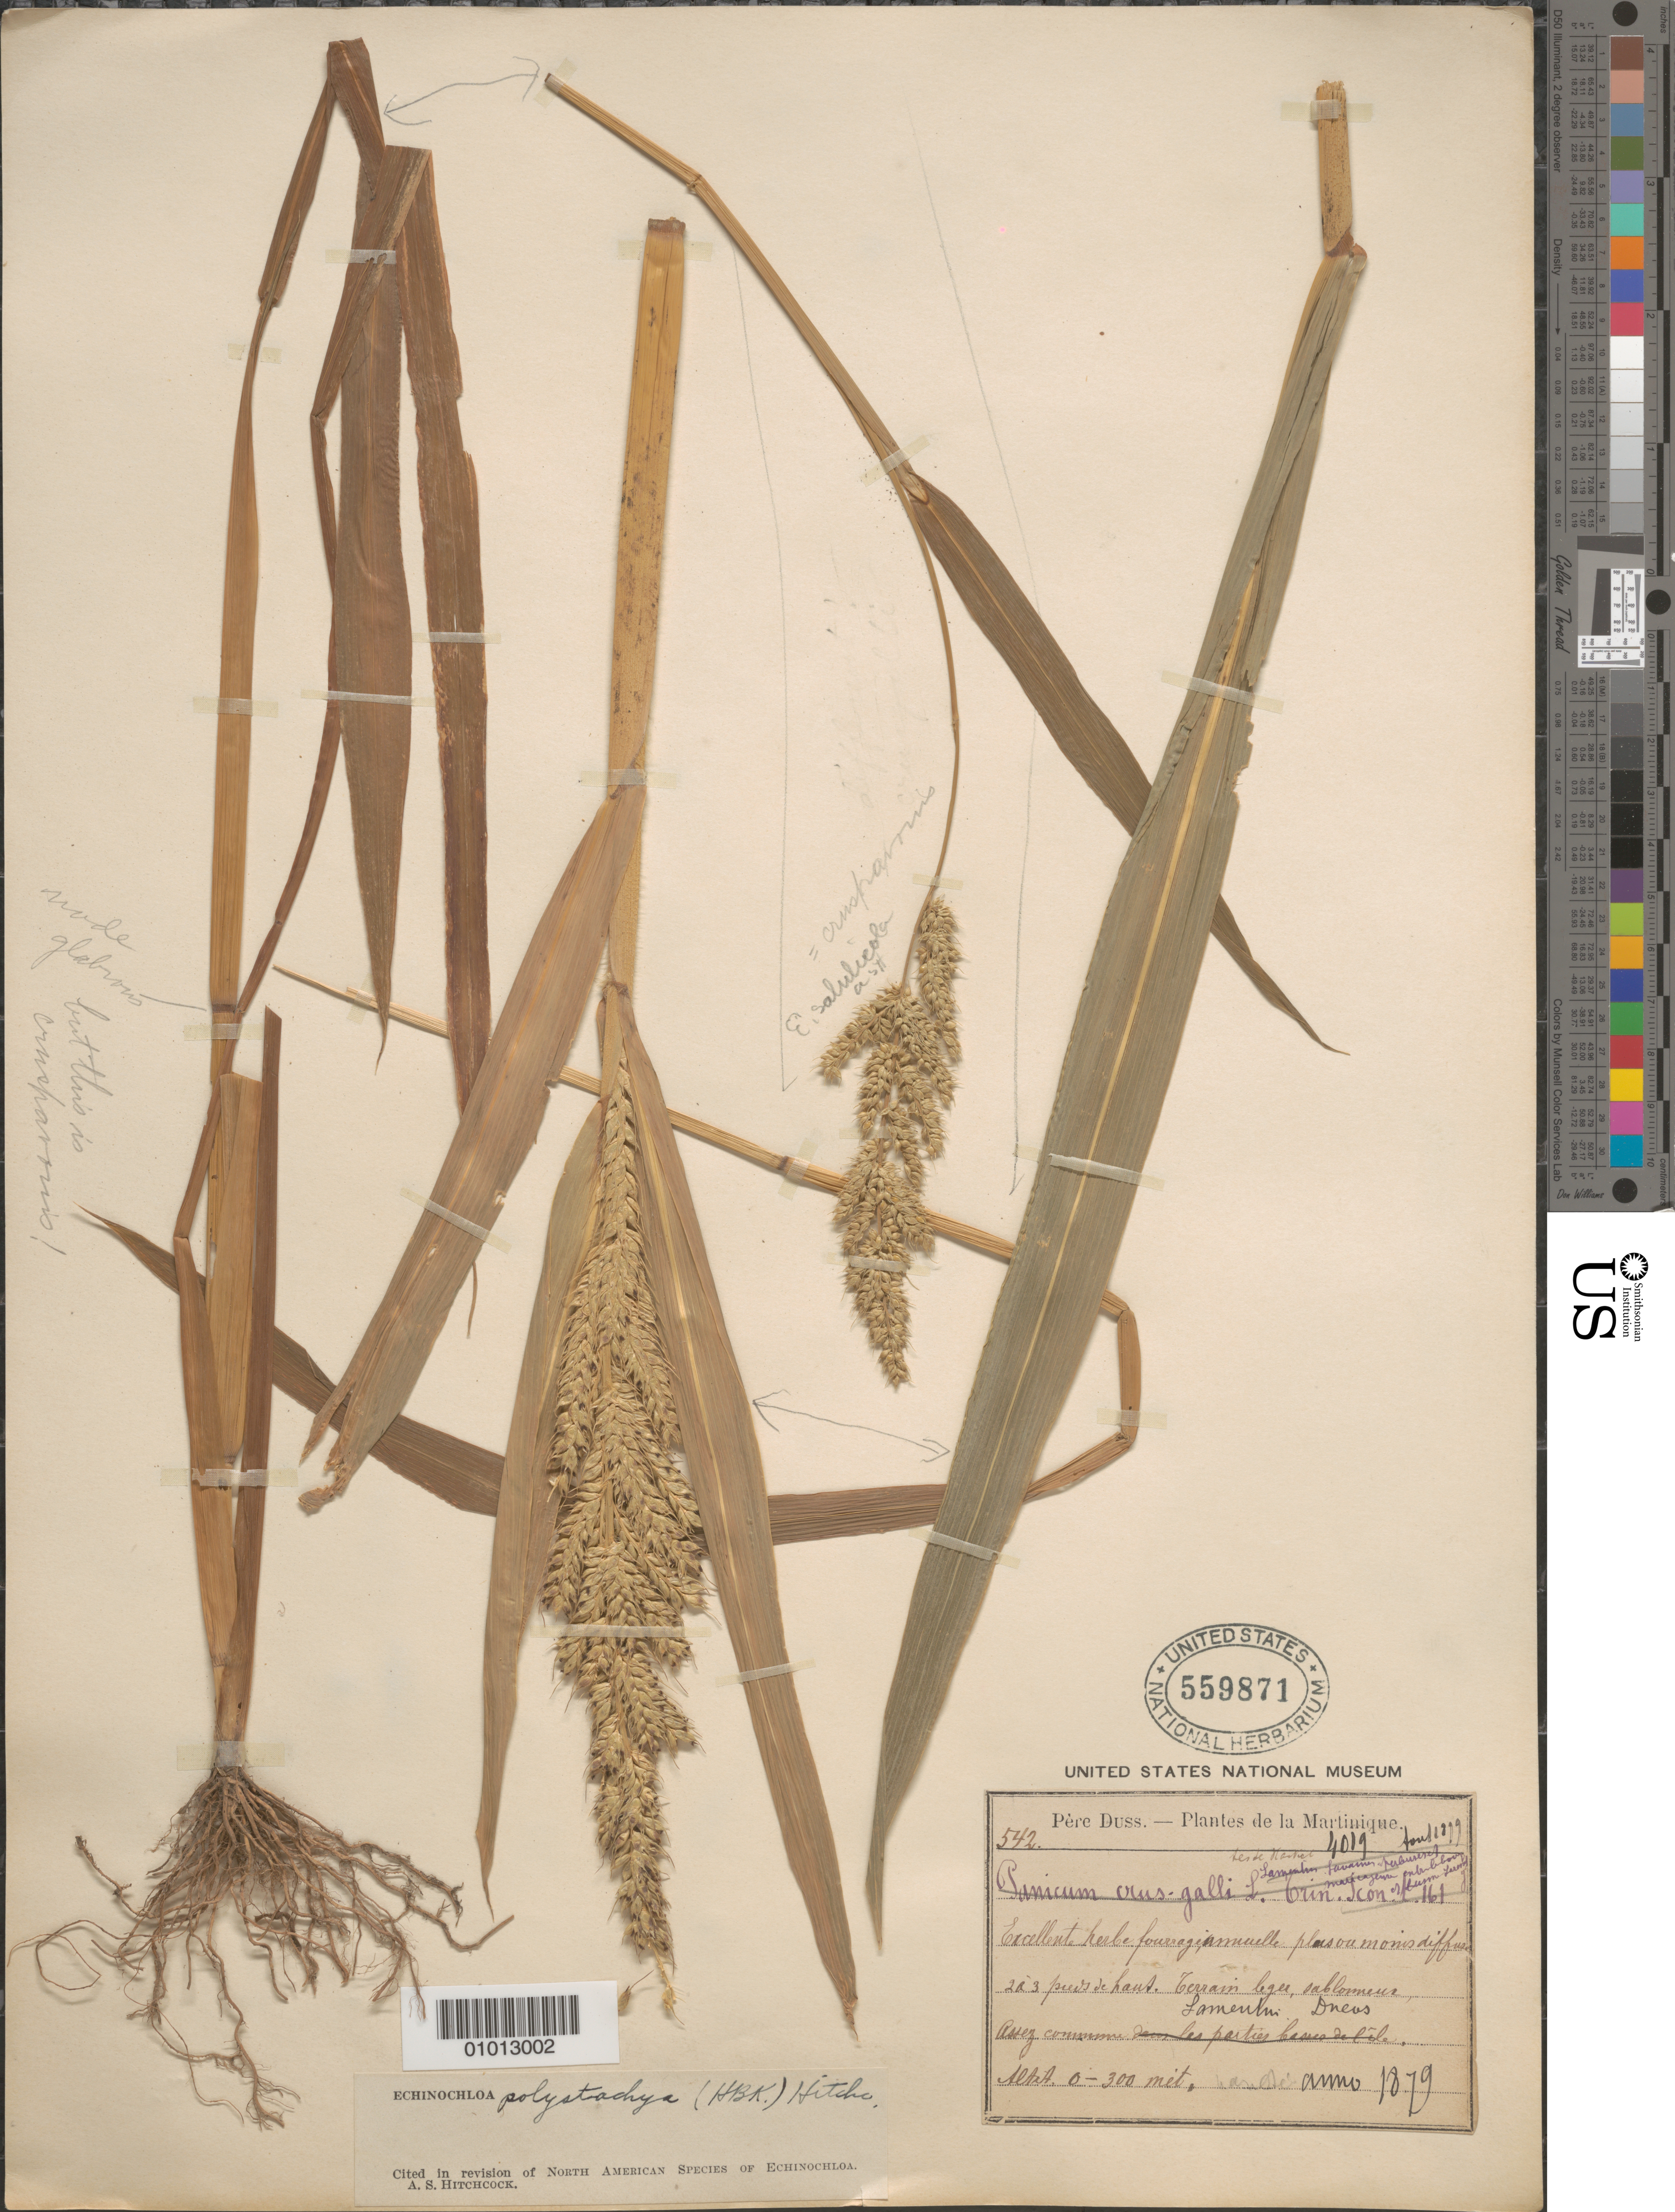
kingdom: Plantae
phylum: Tracheophyta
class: Liliopsida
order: Poales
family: Poaceae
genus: Echinochloa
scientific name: Echinochloa polystachya var. spectabilis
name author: (Nees ex Trin.) Mart. Crov.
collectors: Père Duss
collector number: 542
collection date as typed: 1879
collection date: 1879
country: Martinique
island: Martinique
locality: Lamertin Ducas [?]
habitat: Terrain legee, sabloneux, assez commune Lamertin Ducas [?]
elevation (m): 0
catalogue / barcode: US 559871